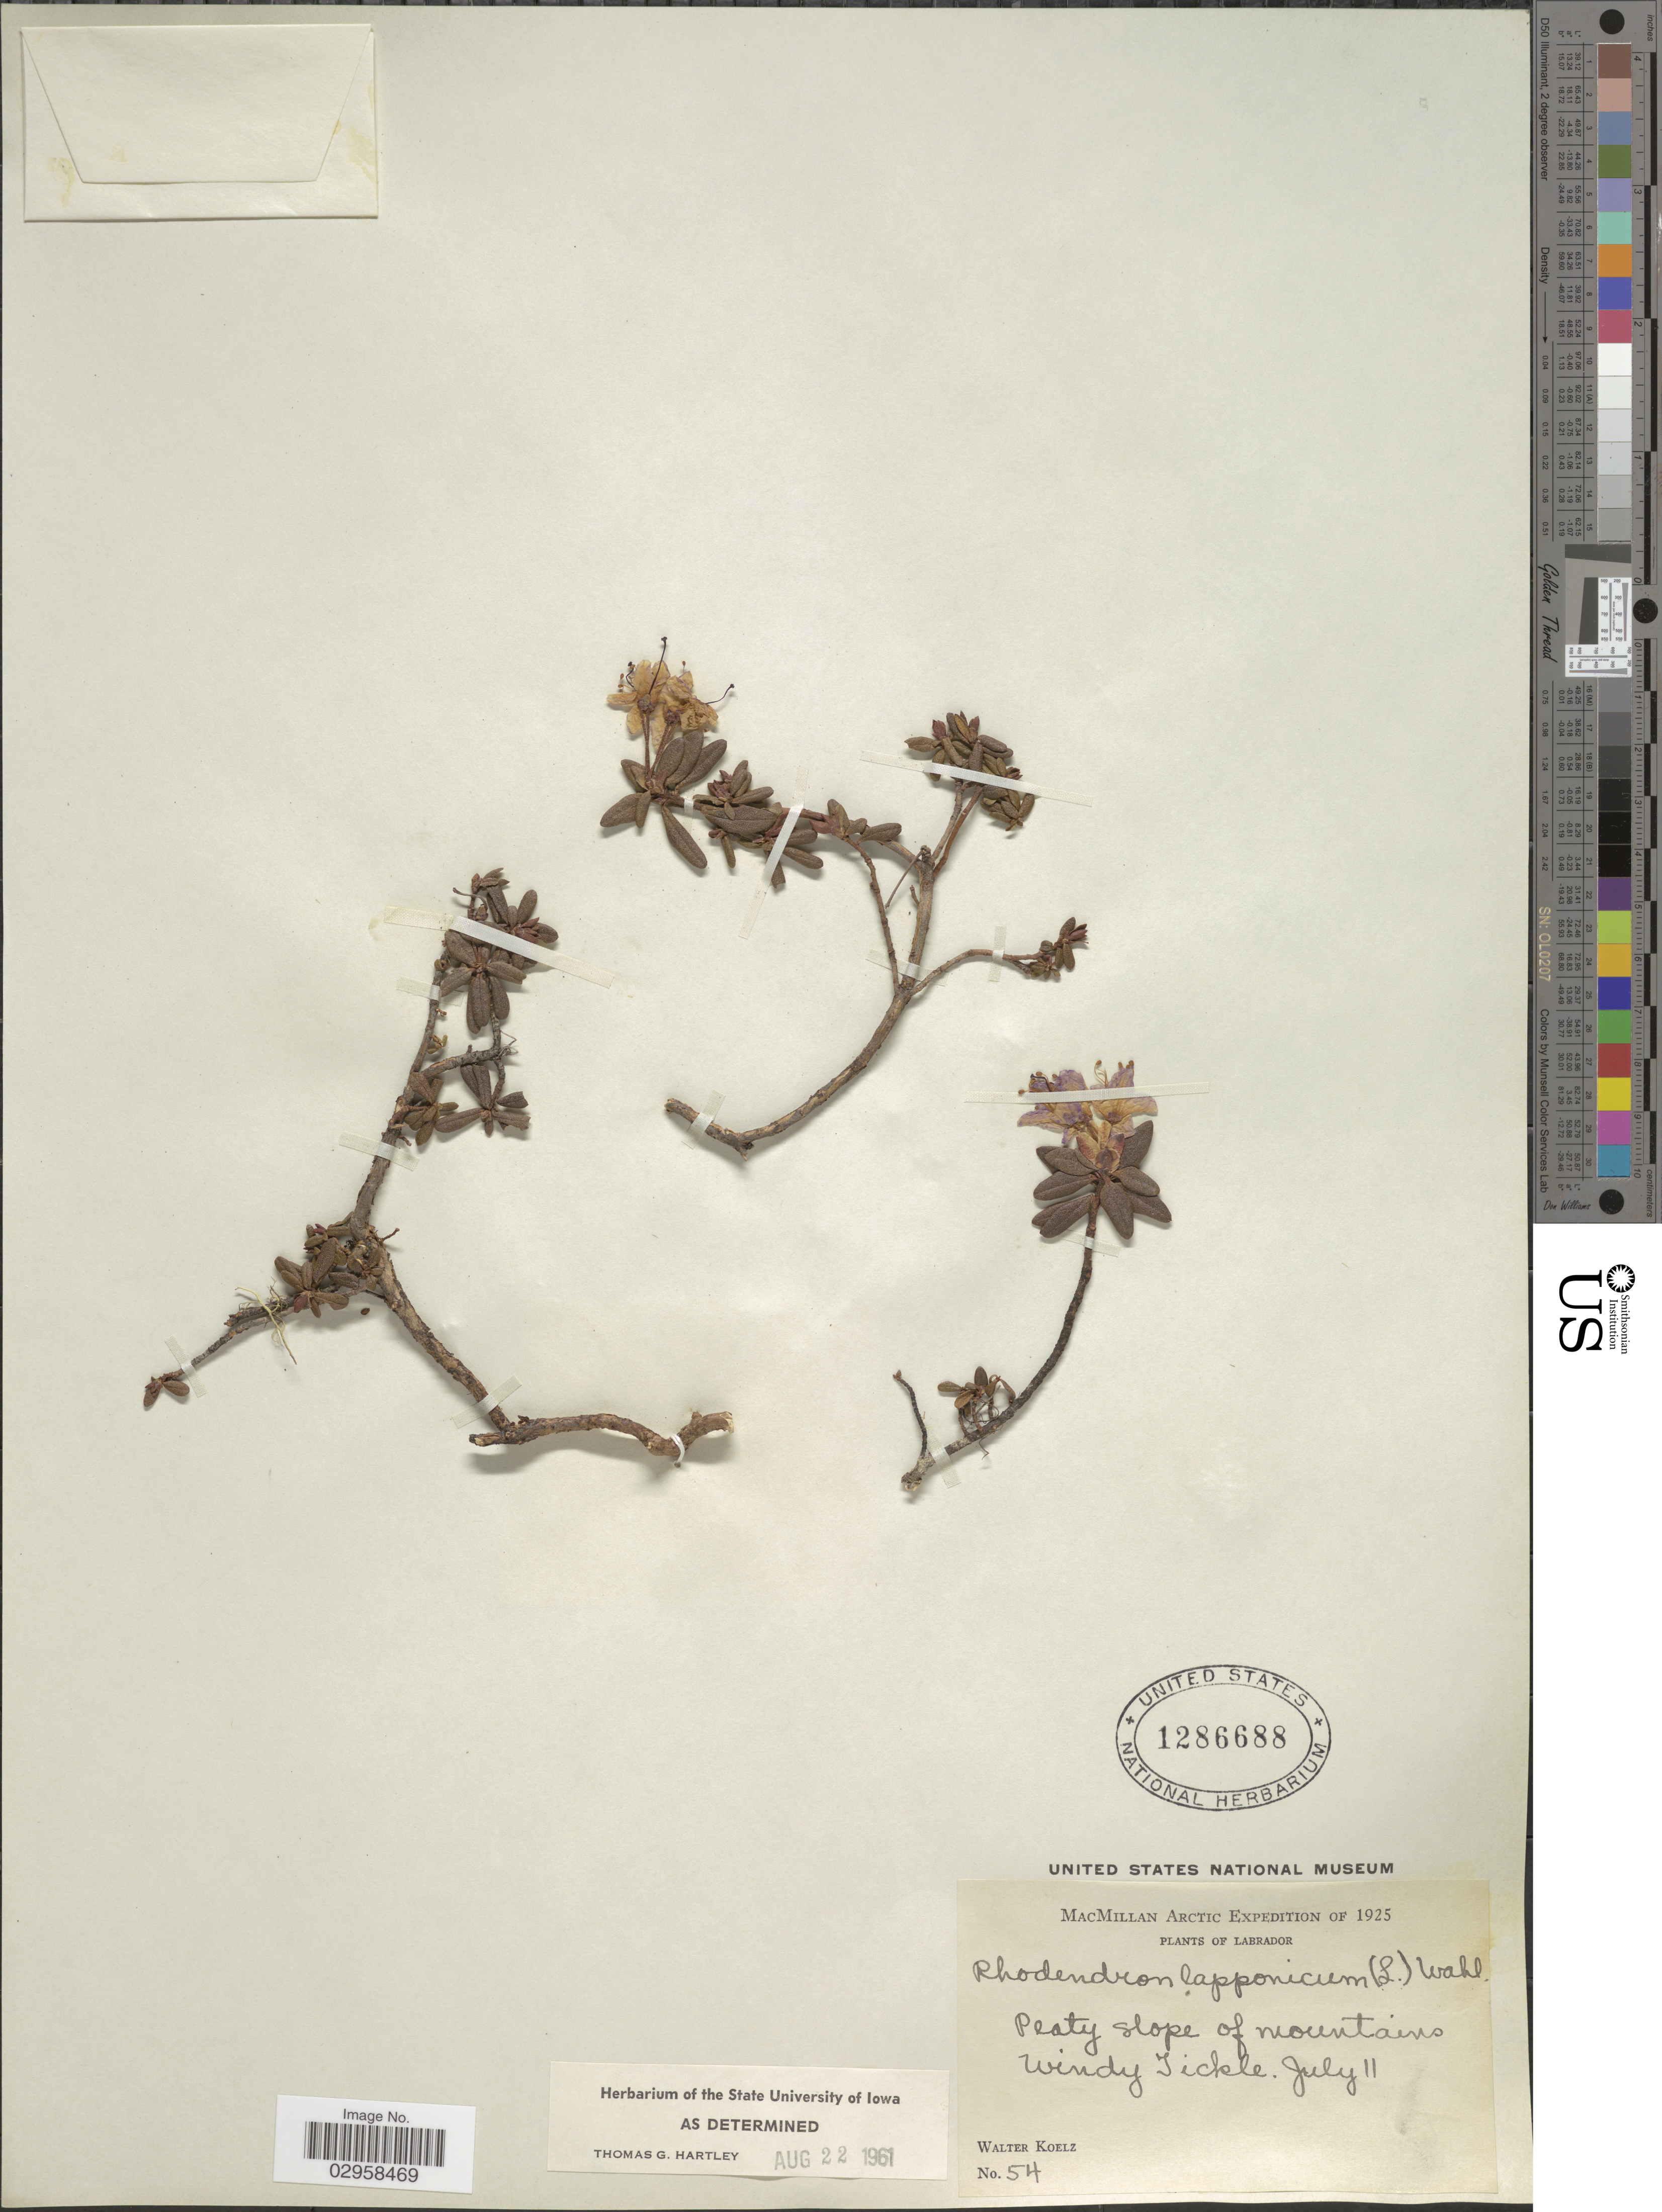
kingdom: Plantae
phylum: Tracheophyta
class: Magnoliopsida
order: Ericales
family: Ericaceae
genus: Rhododendron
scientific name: Rhododendron lapponicum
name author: (L.) Wahlenb.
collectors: W. N. Koelz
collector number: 54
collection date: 1925-07-11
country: Canada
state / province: Newfoundland and Labrador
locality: MacMillan Arctic. Labrador. Peaty slope of mountains.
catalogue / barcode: US 1286688